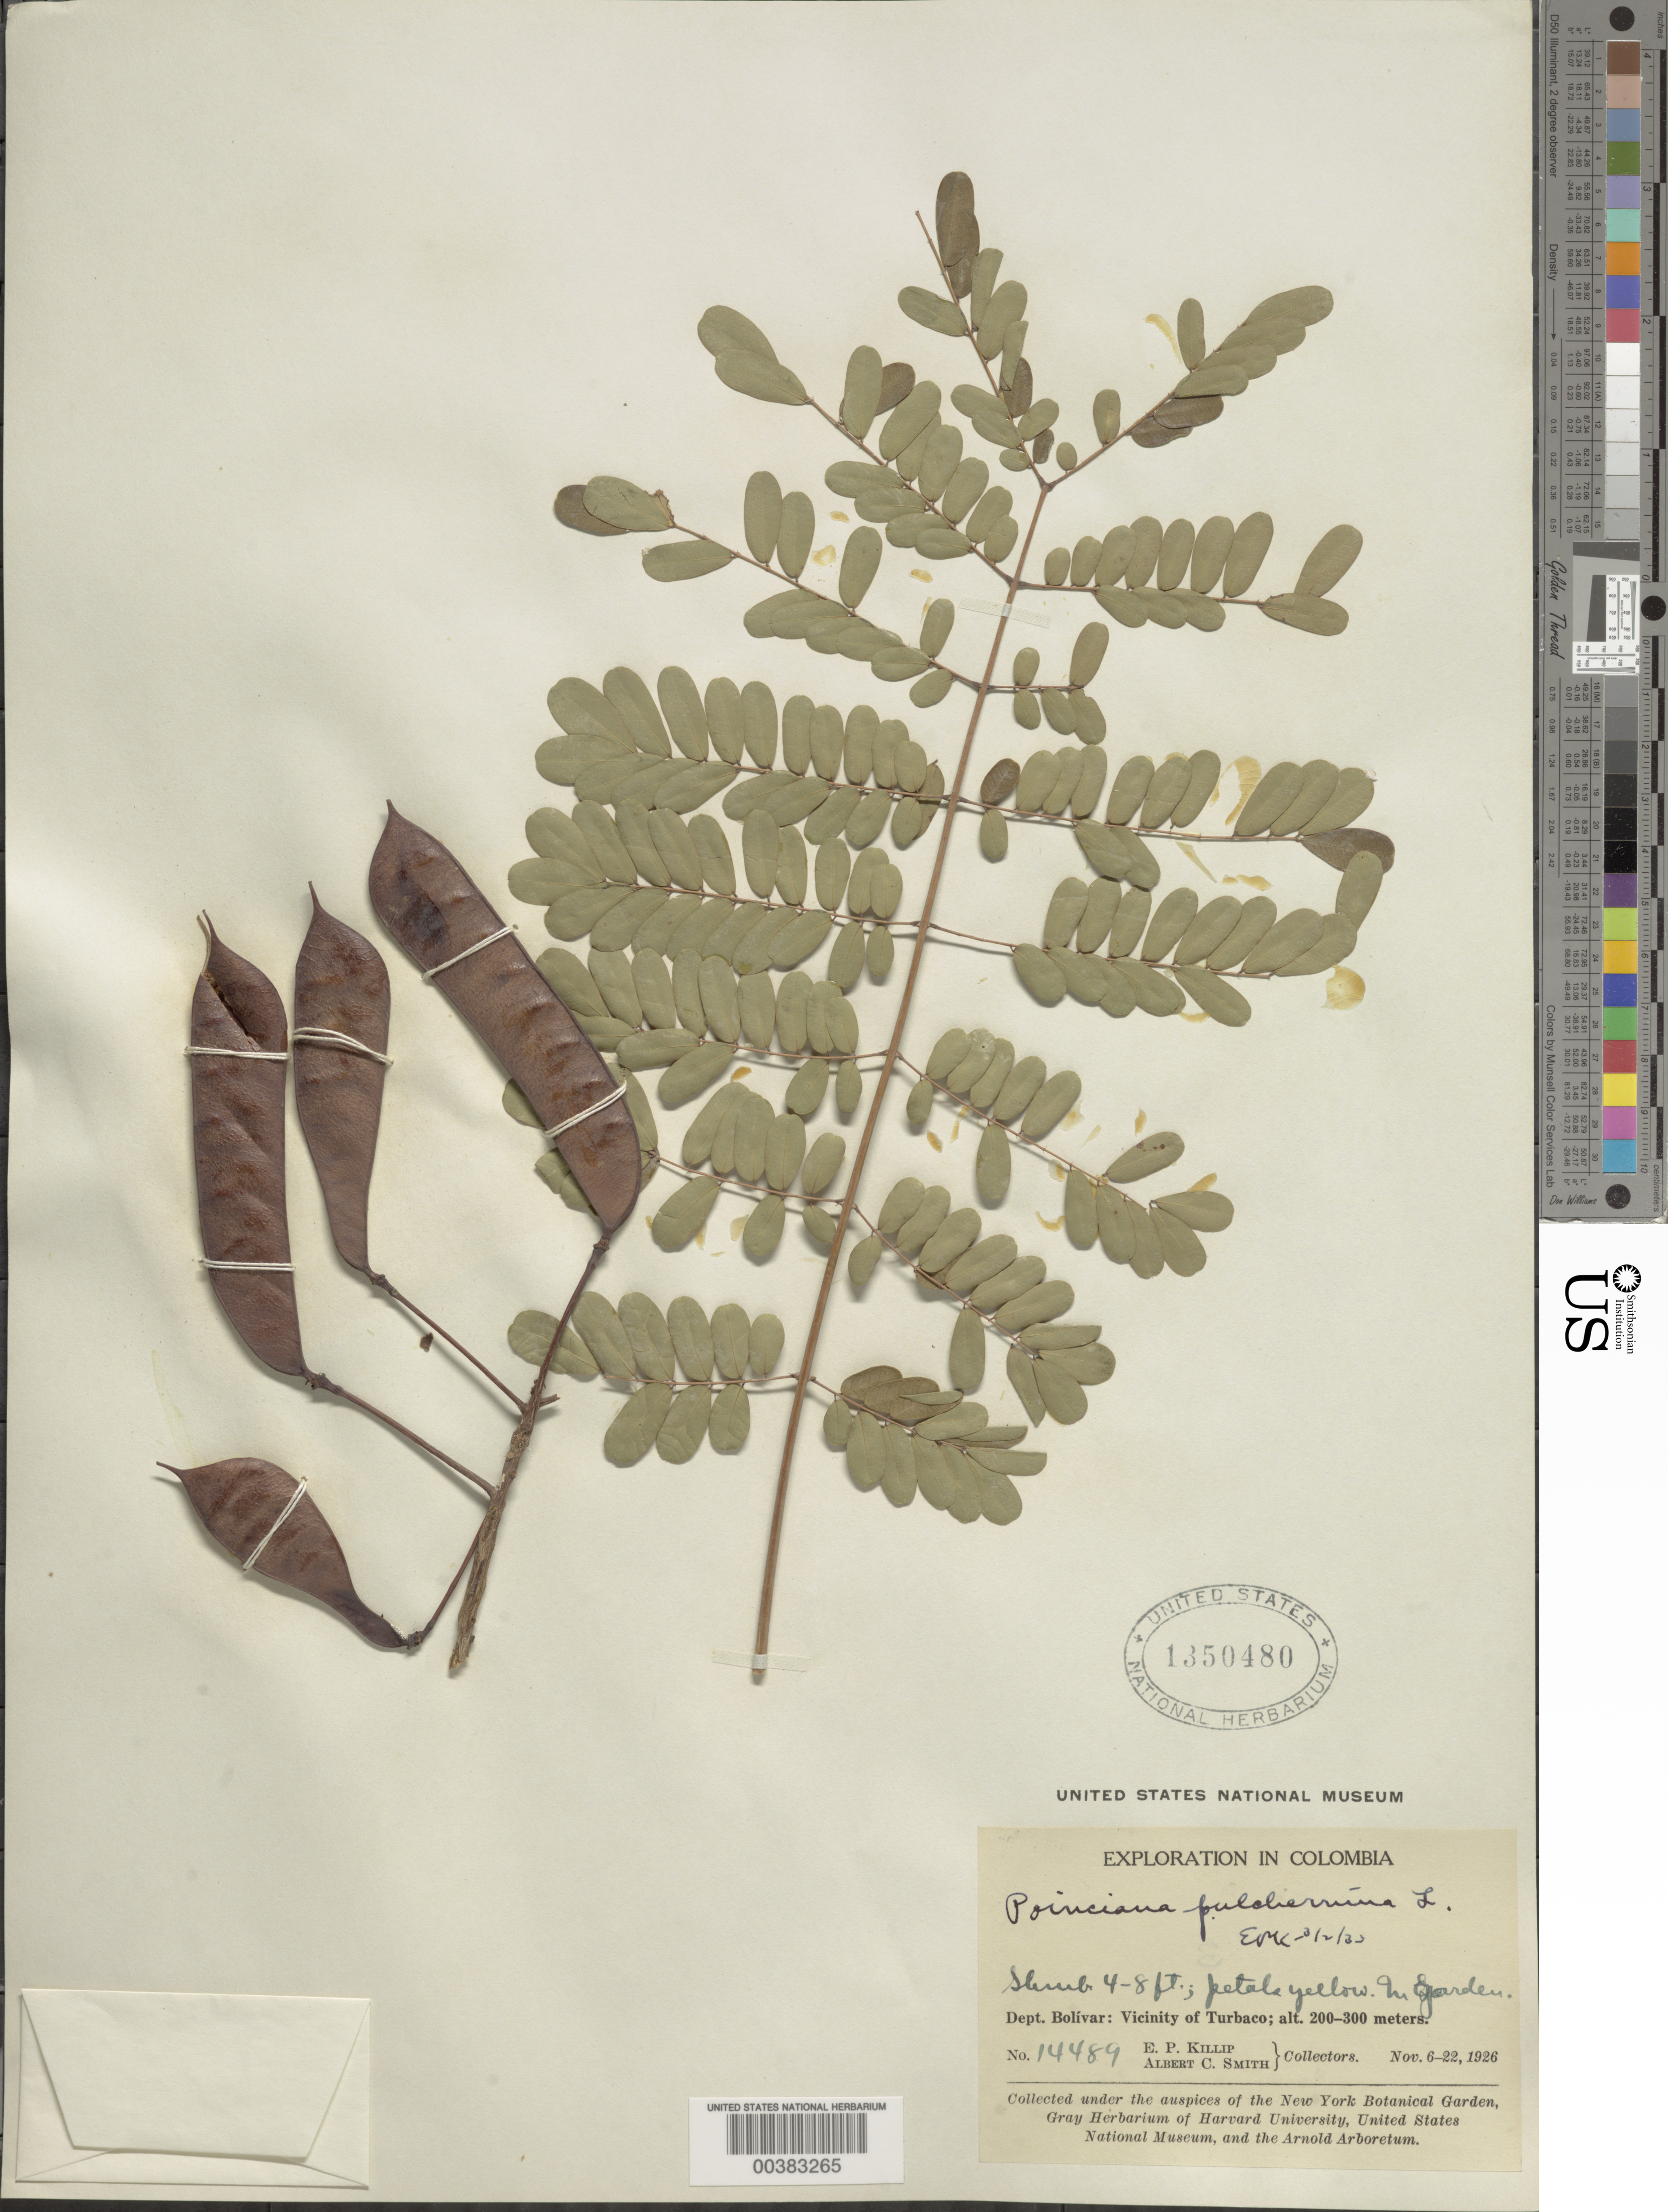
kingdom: Plantae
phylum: Tracheophyta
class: Magnoliopsida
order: Fabales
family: Fabaceae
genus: Caesalpinia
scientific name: Caesalpinia pulcherrima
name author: (L.) Sw.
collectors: E. P. Killip & A. C. Smith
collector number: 14489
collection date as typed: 06 Nov 1926 to 22 Nov 1926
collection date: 1926-11-06/1926-11-22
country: Colombia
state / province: Bolívar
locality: Dept. Bolívar: Vicinity of Turbaco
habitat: In garden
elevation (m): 200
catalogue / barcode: US 1350480